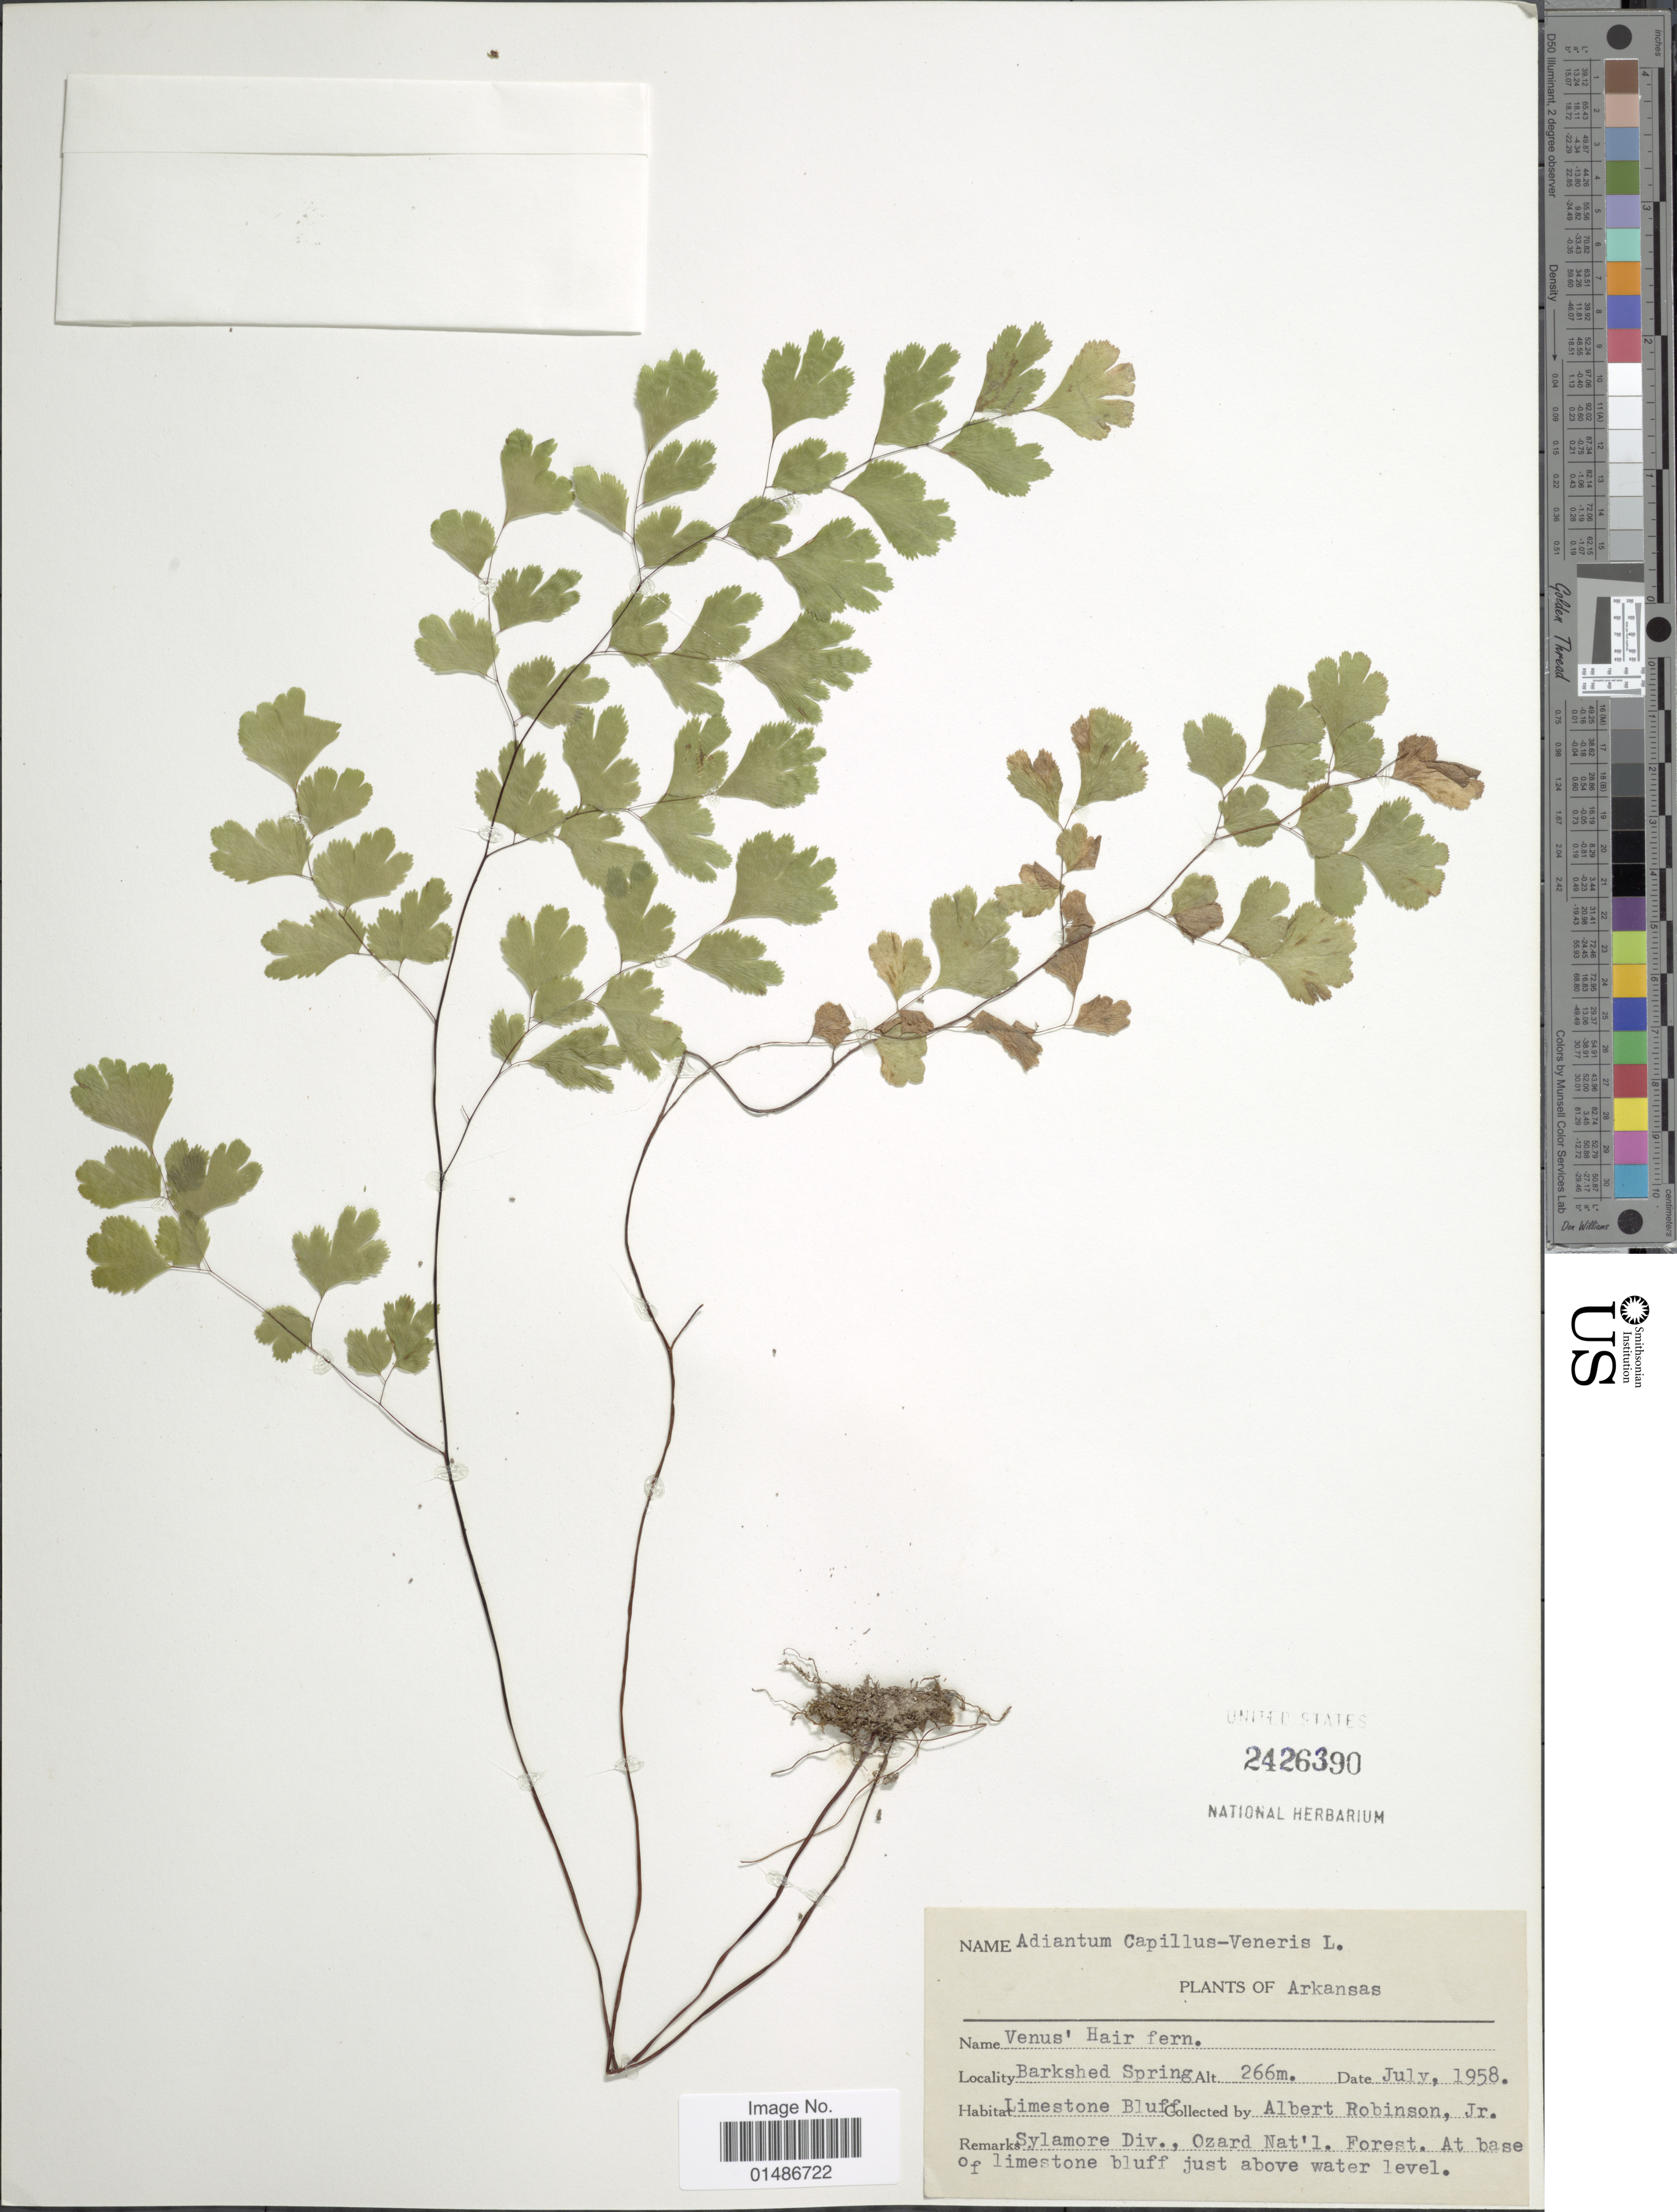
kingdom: Plantae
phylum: Tracheophyta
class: Polypodiopsida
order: Polypodiales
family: Pteridaceae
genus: Adiantum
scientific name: Adiantum capillus-veneris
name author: L.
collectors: A. Robinson Jr.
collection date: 1958-07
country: United States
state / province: Arkansas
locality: Barkshed Spring. Limestone Bluff. Sylamore Div., Ozard Nat'l. Forest. At base of limestone bluff just abovje water level.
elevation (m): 266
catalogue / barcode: US 2426390